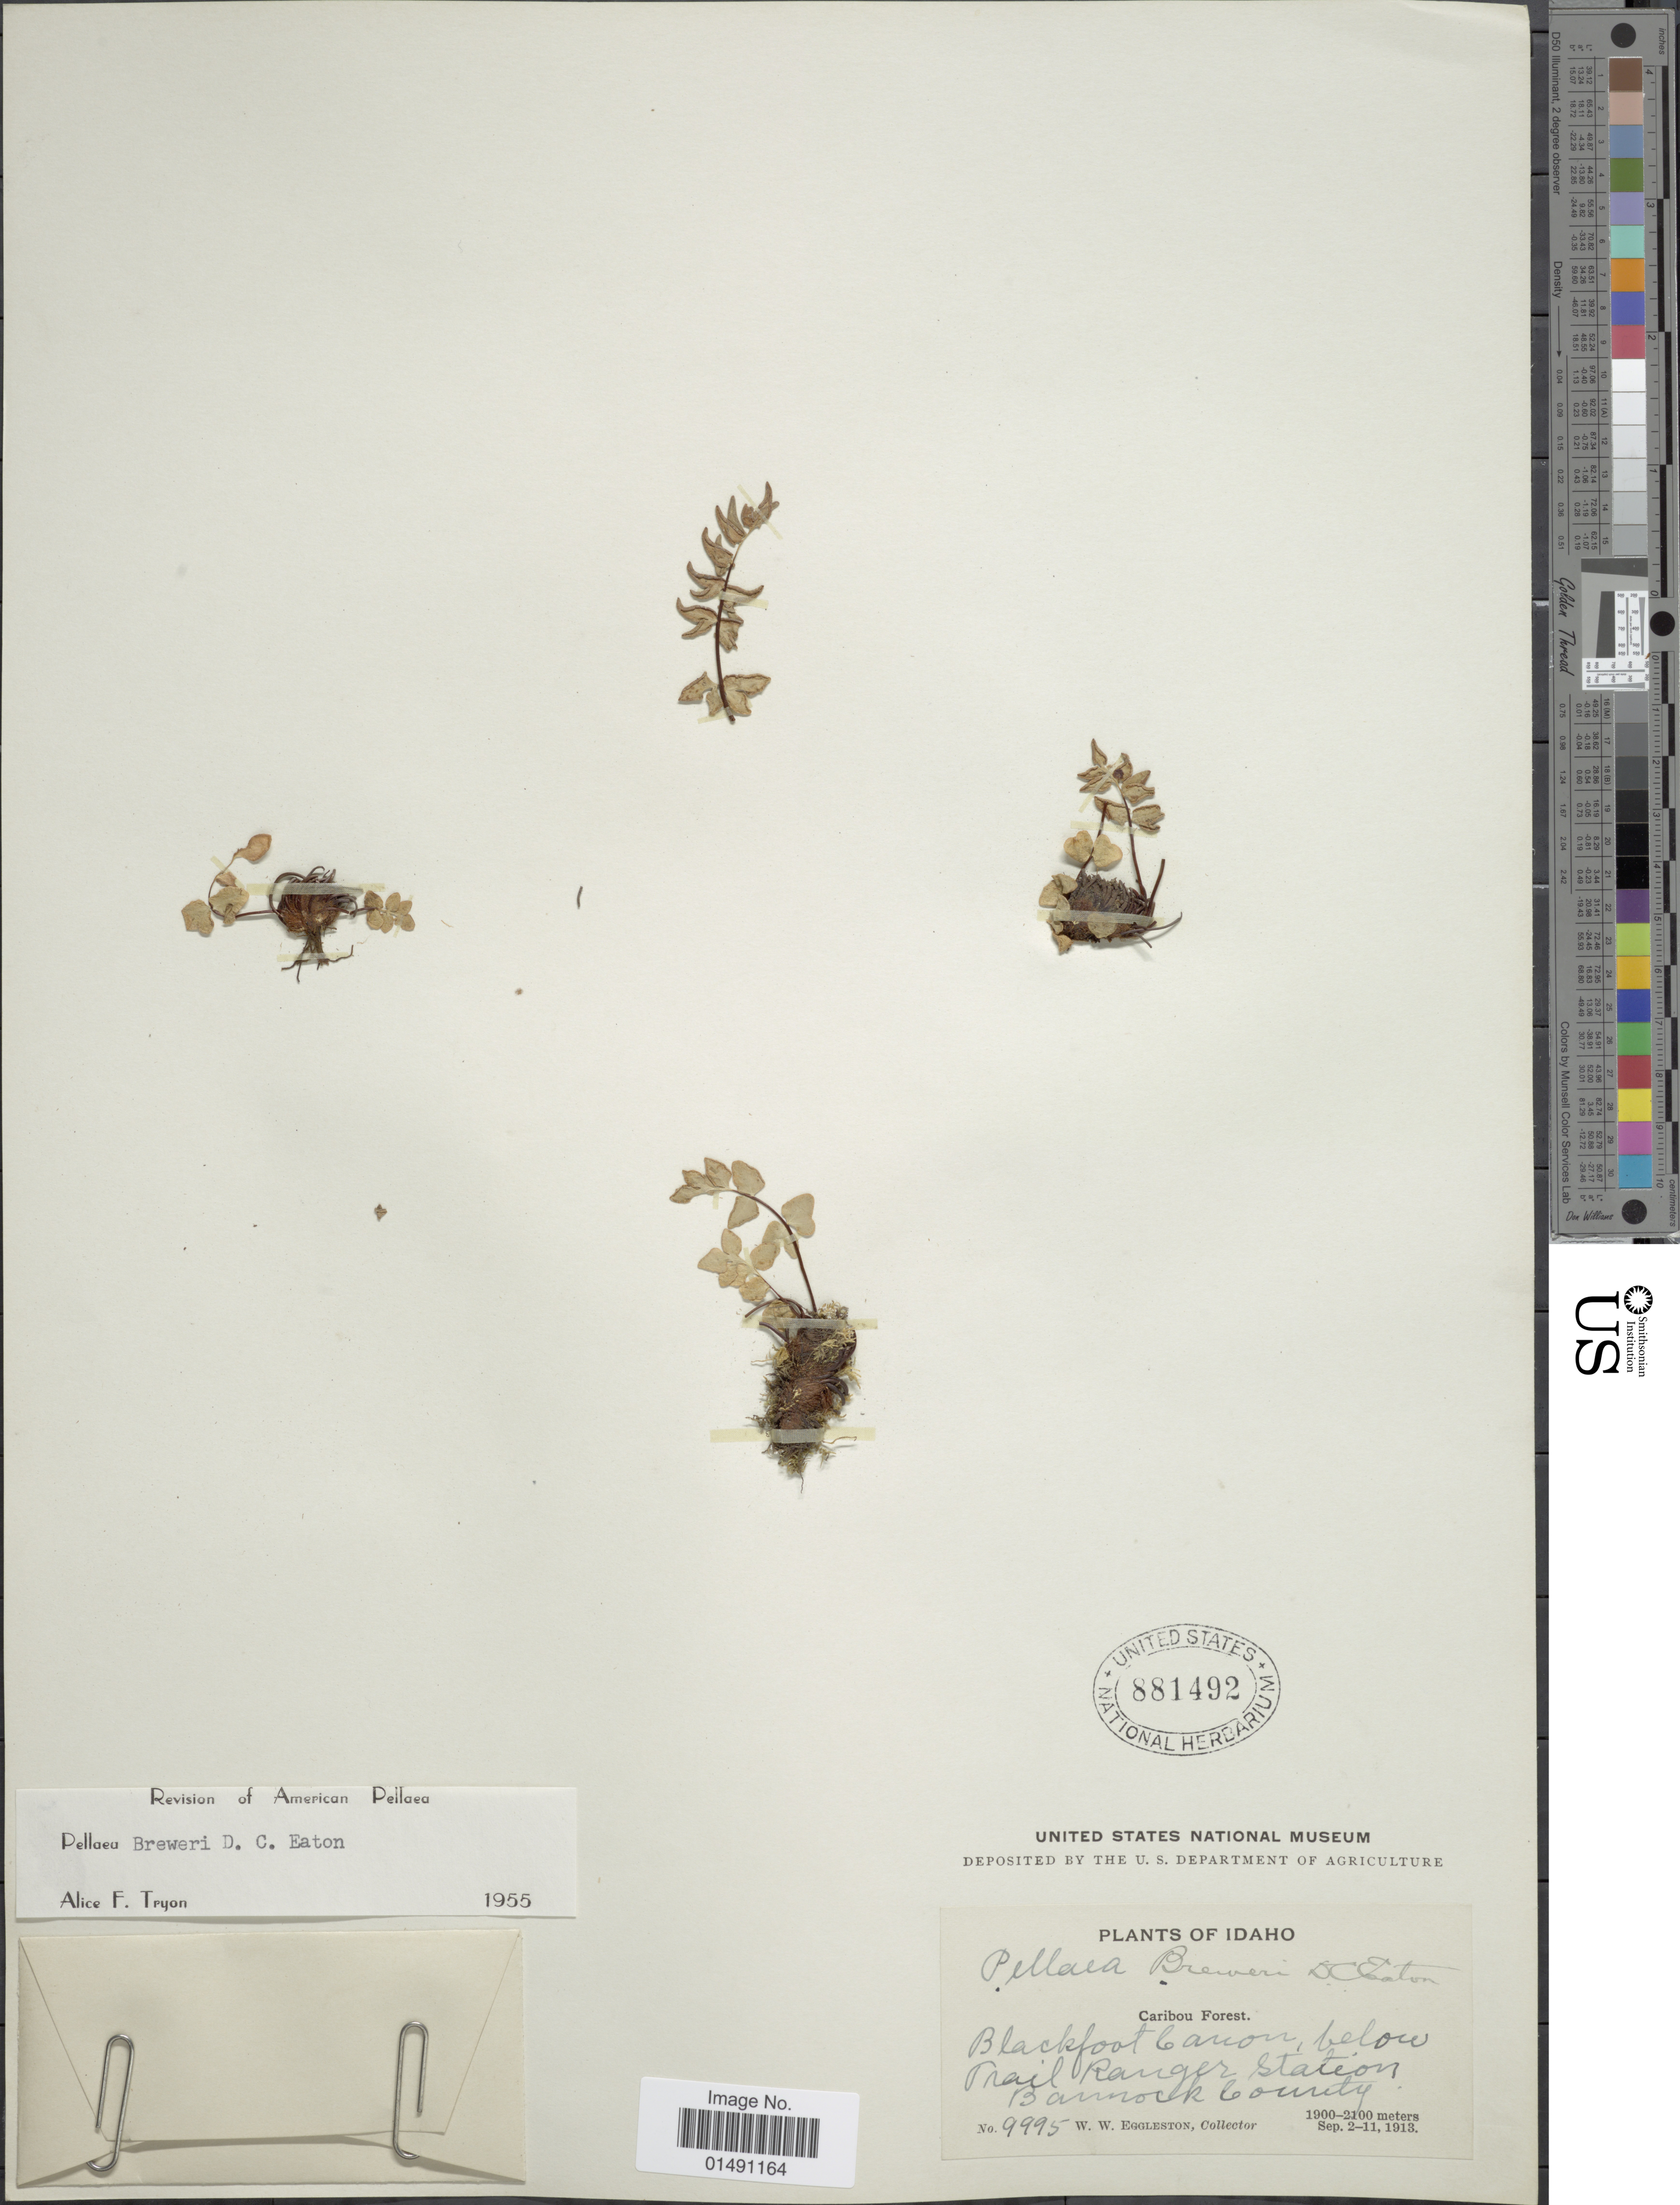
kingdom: Plantae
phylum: Tracheophyta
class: Polypodiopsida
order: Polypodiales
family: Pteridaceae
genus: Pellaea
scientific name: Pellaea breweri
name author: D.C. Eaton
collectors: W. W. Eggleston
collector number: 9995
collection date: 1913-09-02/1913-09-11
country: United States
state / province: Idaho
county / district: Bannock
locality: Caribou Forest, Blackforest canon, below Trail Ranger Station Bannock County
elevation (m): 1900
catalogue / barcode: US 881492